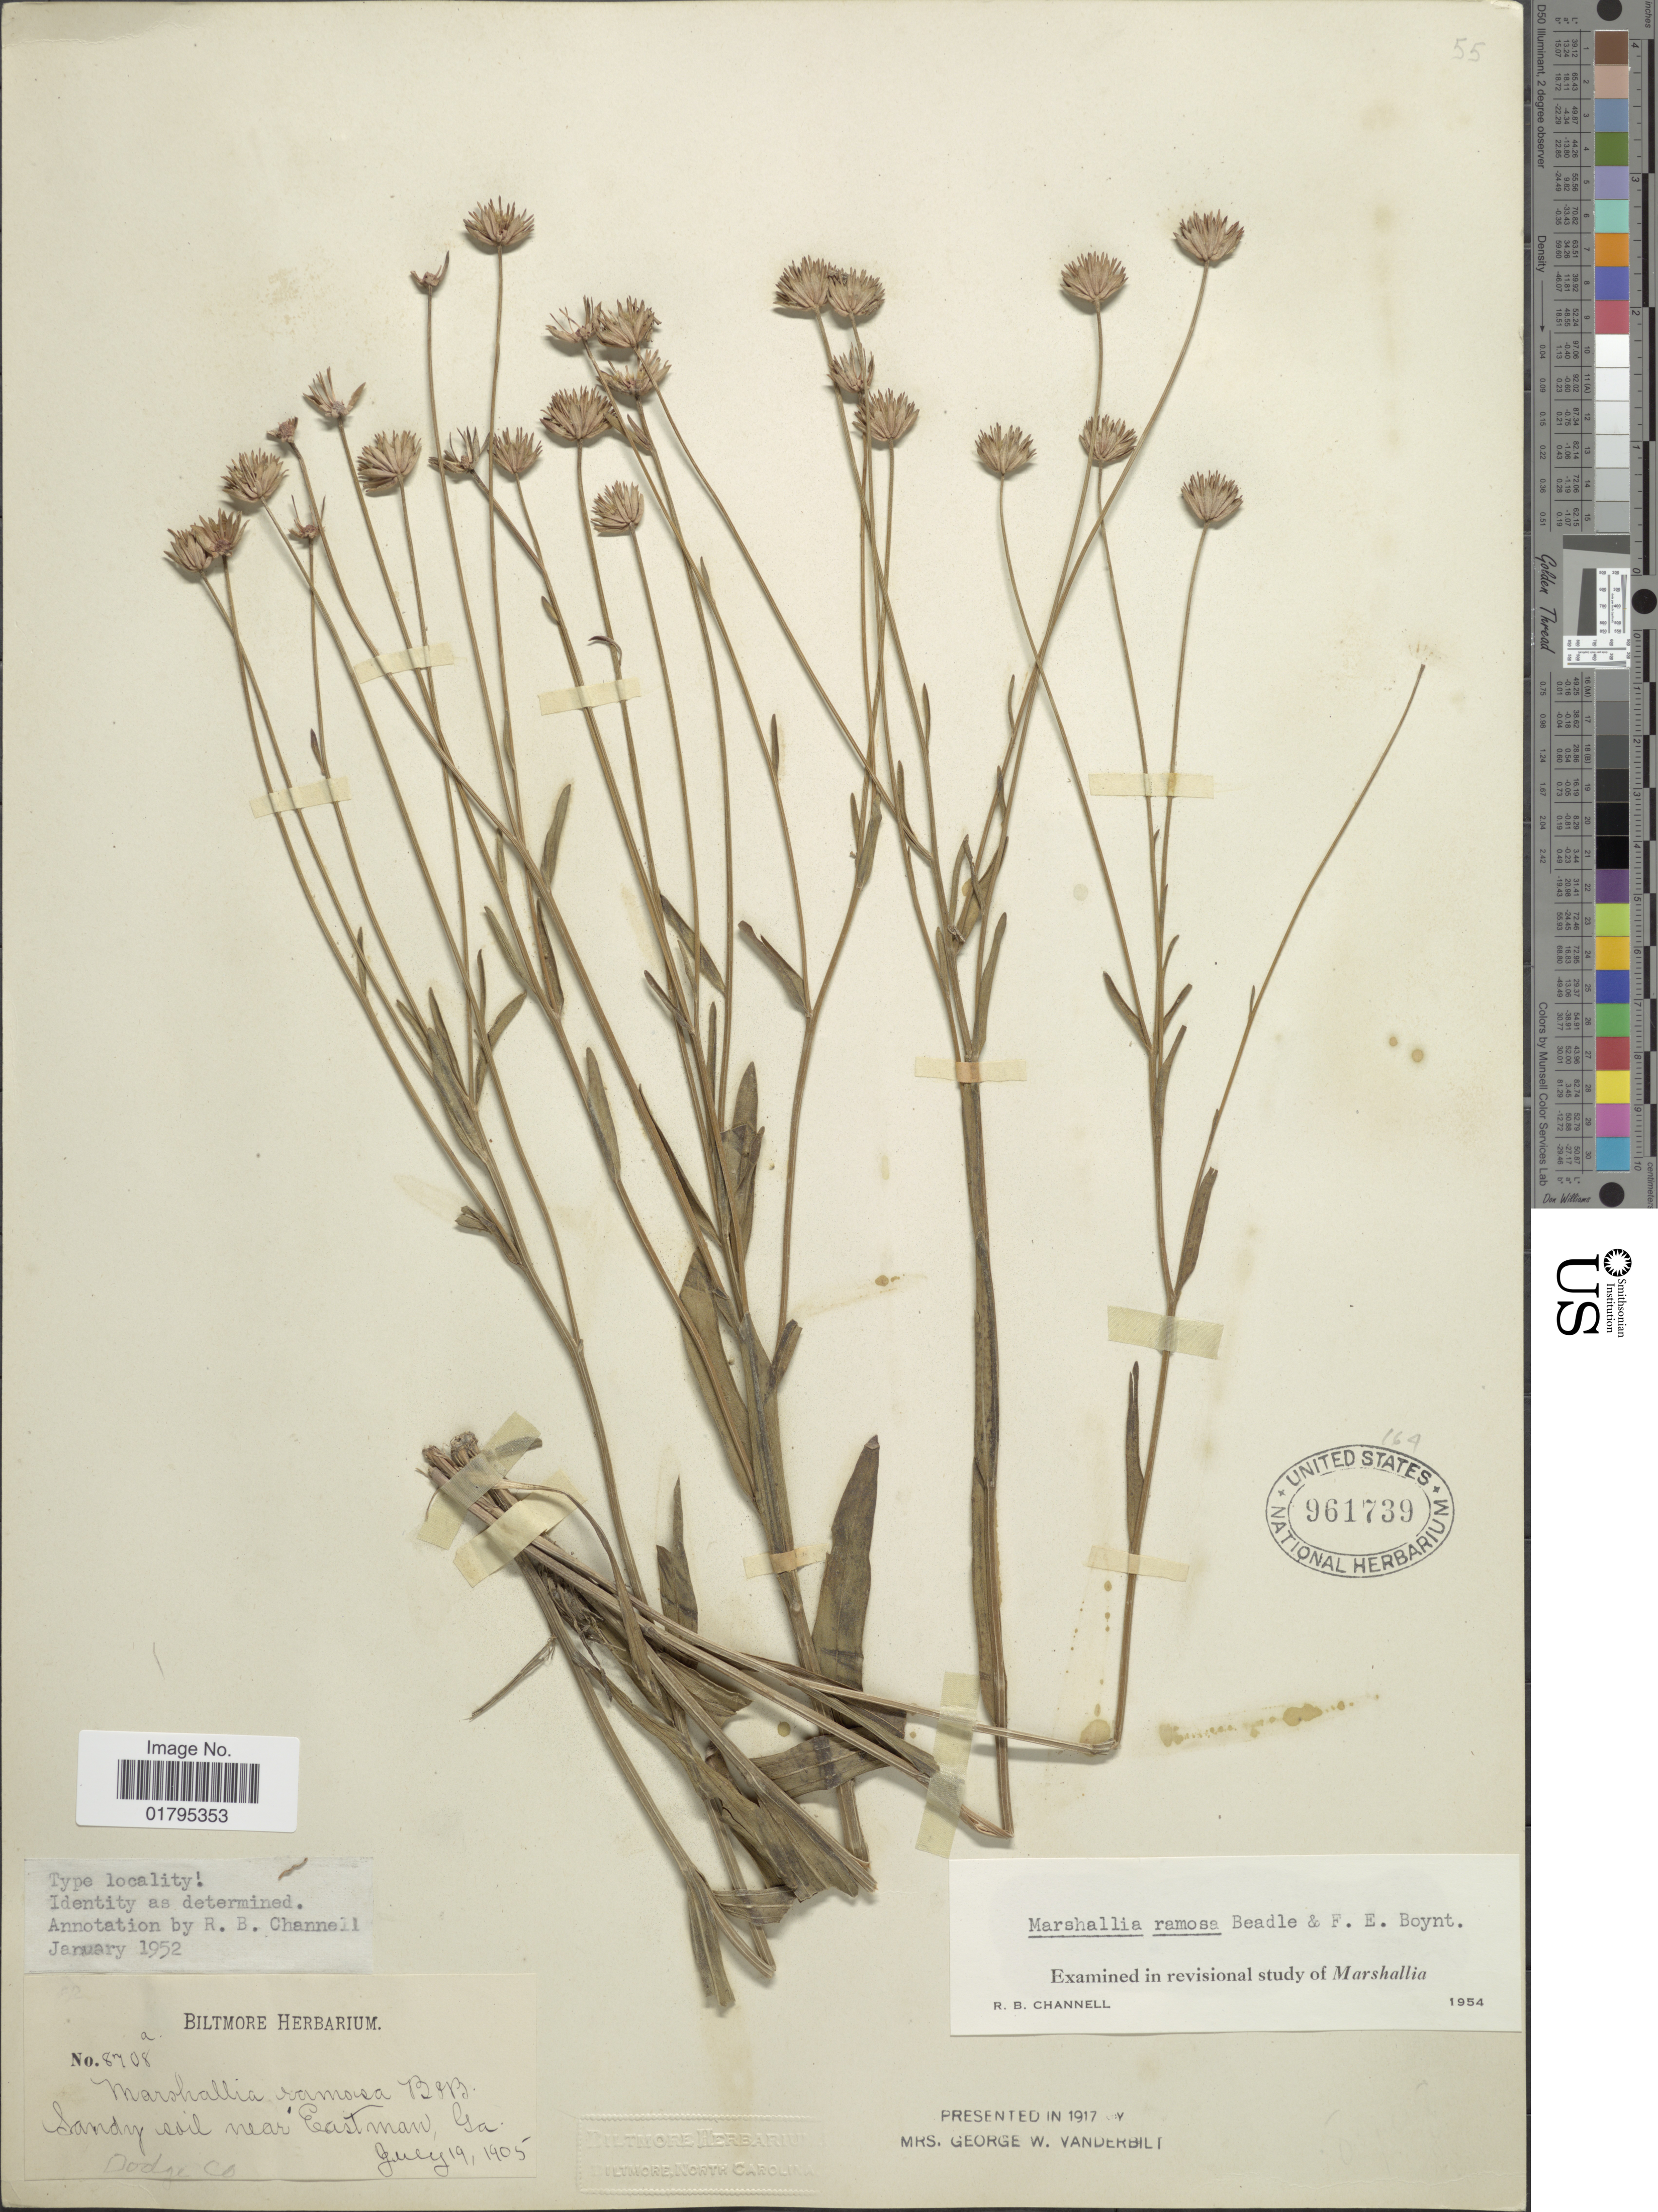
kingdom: Plantae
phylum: Tracheophyta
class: Magnoliopsida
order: Asterales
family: Asteraceae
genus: Marshallia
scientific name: Marshallia ramosa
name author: Beadle & F.E. Boynton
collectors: ex herb. Biltmore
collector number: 8708a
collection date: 1905-07-19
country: United States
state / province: Georgia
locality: Sandy Hill soil near Eastman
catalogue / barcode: US 961739